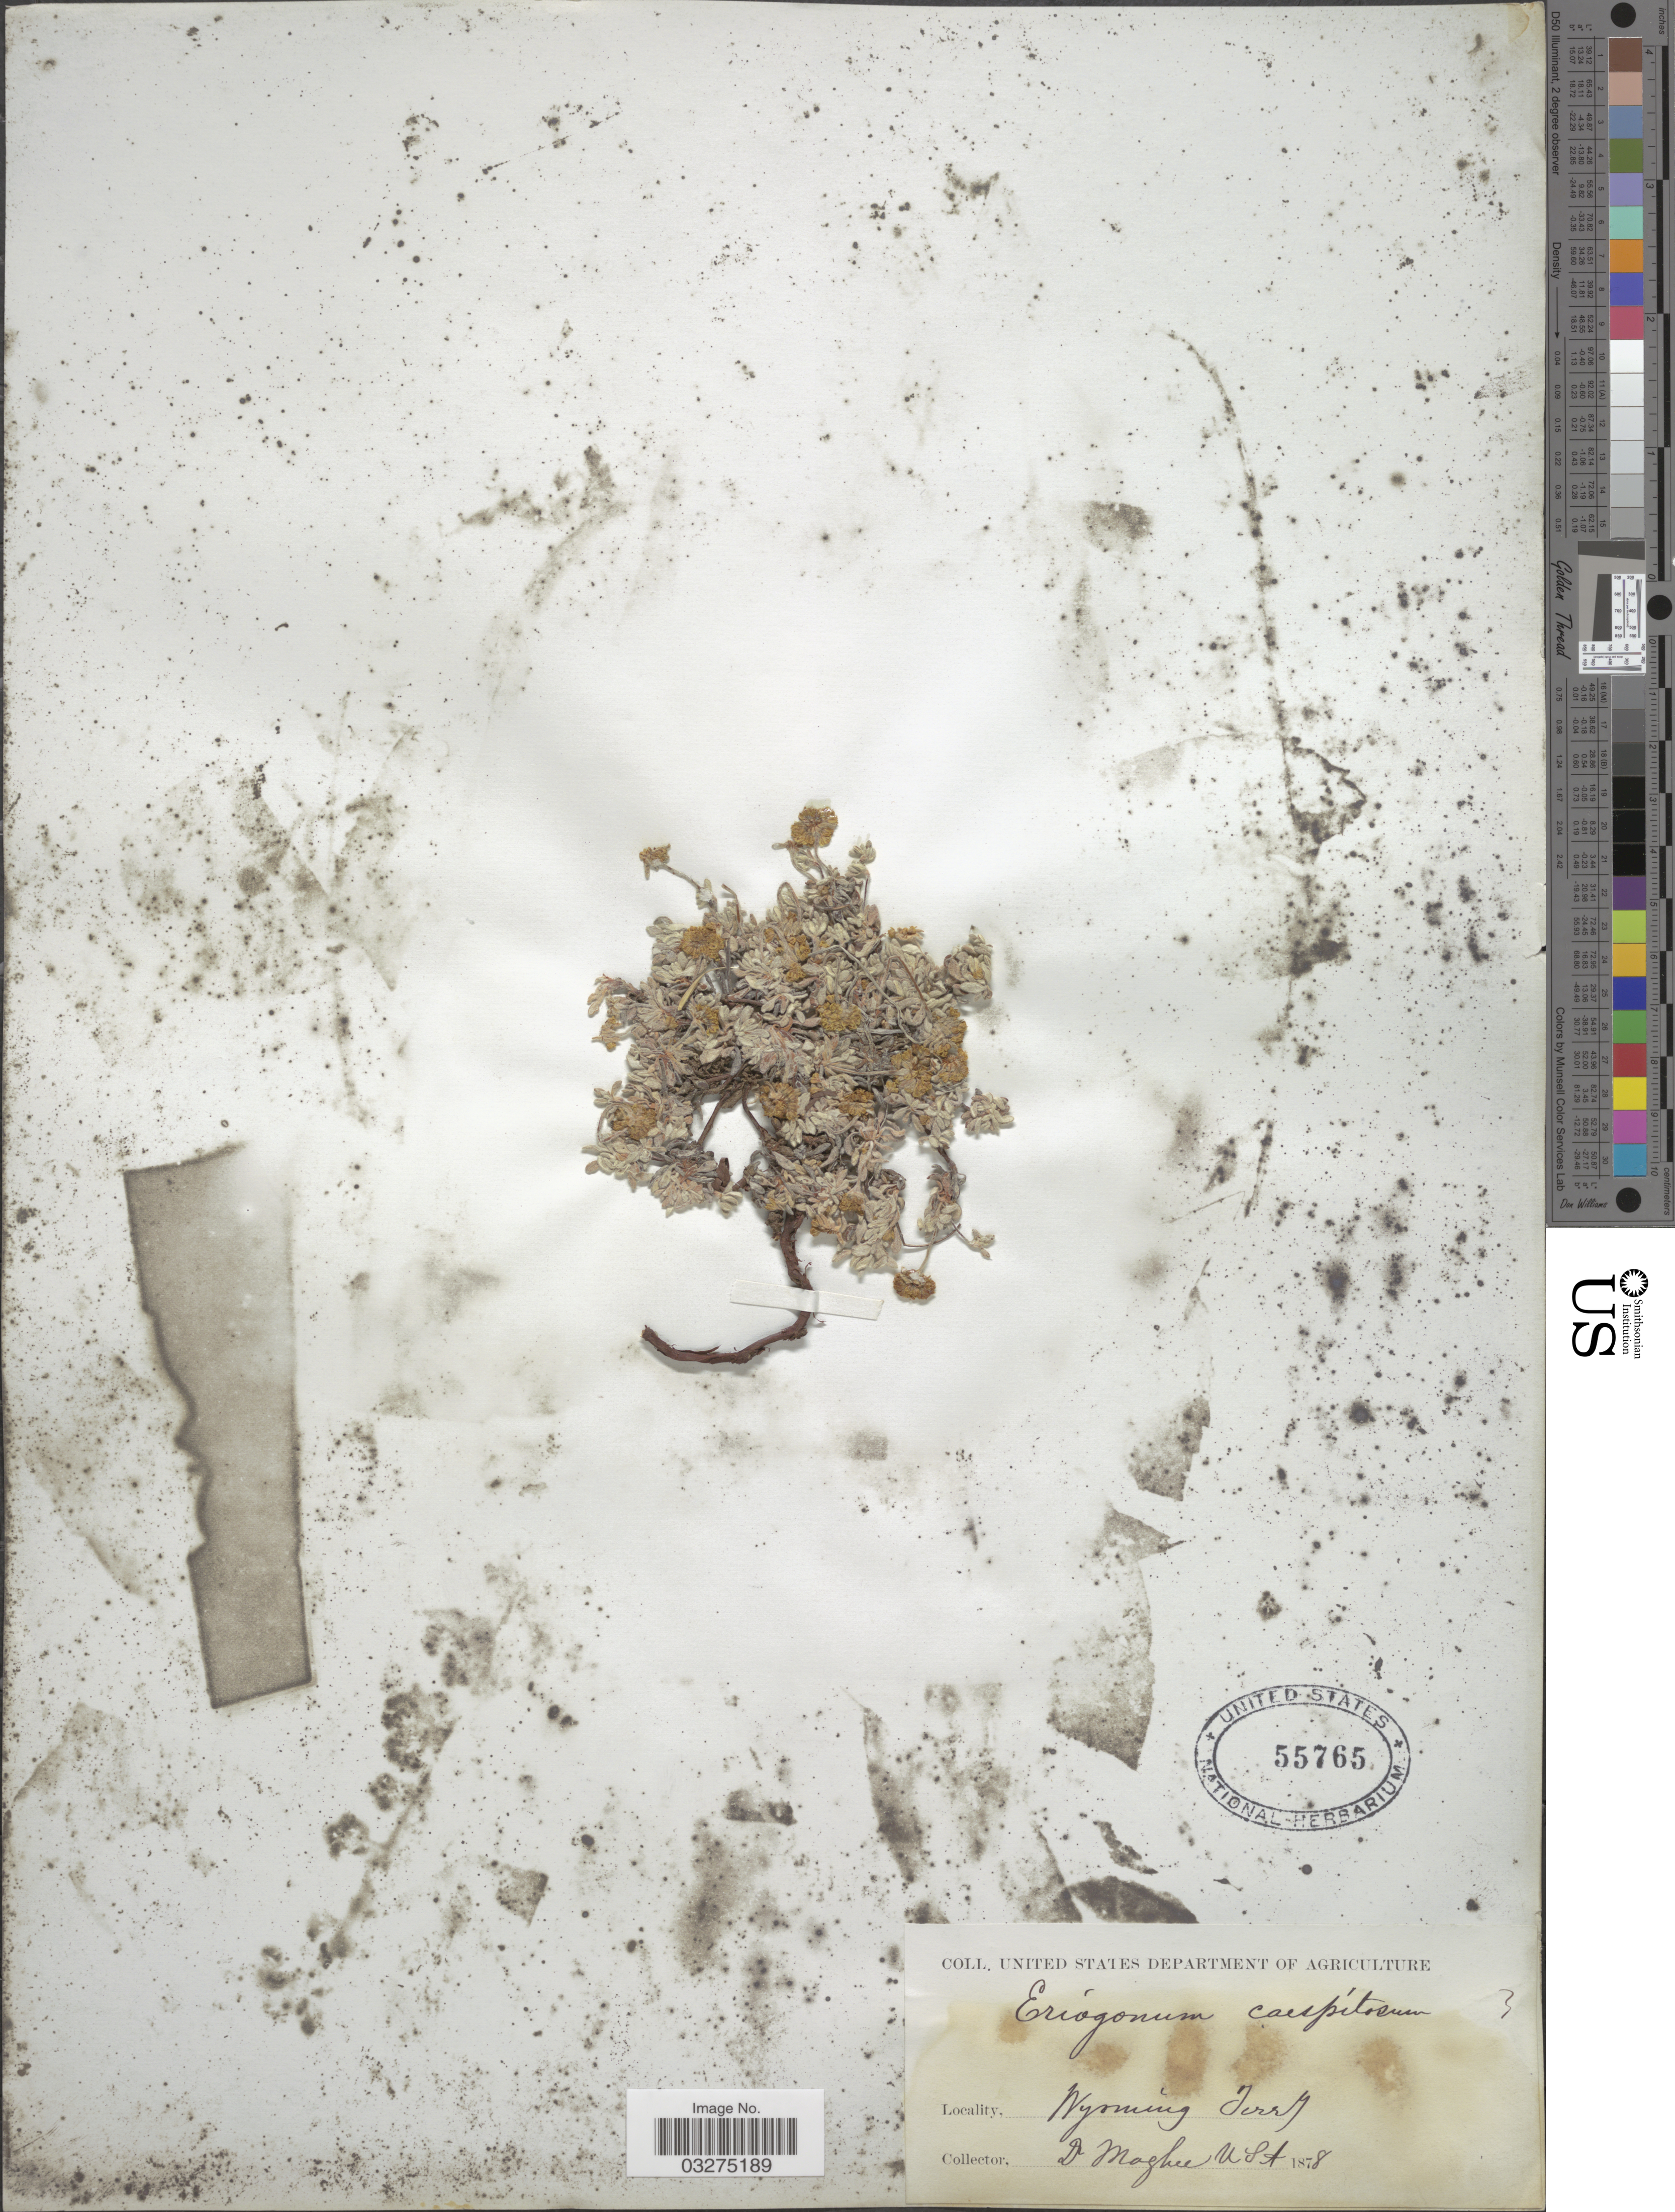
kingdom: Plantae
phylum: Tracheophyta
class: Magnoliopsida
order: Caryophyllales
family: Polygonaceae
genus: Eriogonum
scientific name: Eriogonum caespitosum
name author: Nutt.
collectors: -. Maghee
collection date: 1878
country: United States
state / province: Wyoming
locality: Wyoming Terry.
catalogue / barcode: US 55765